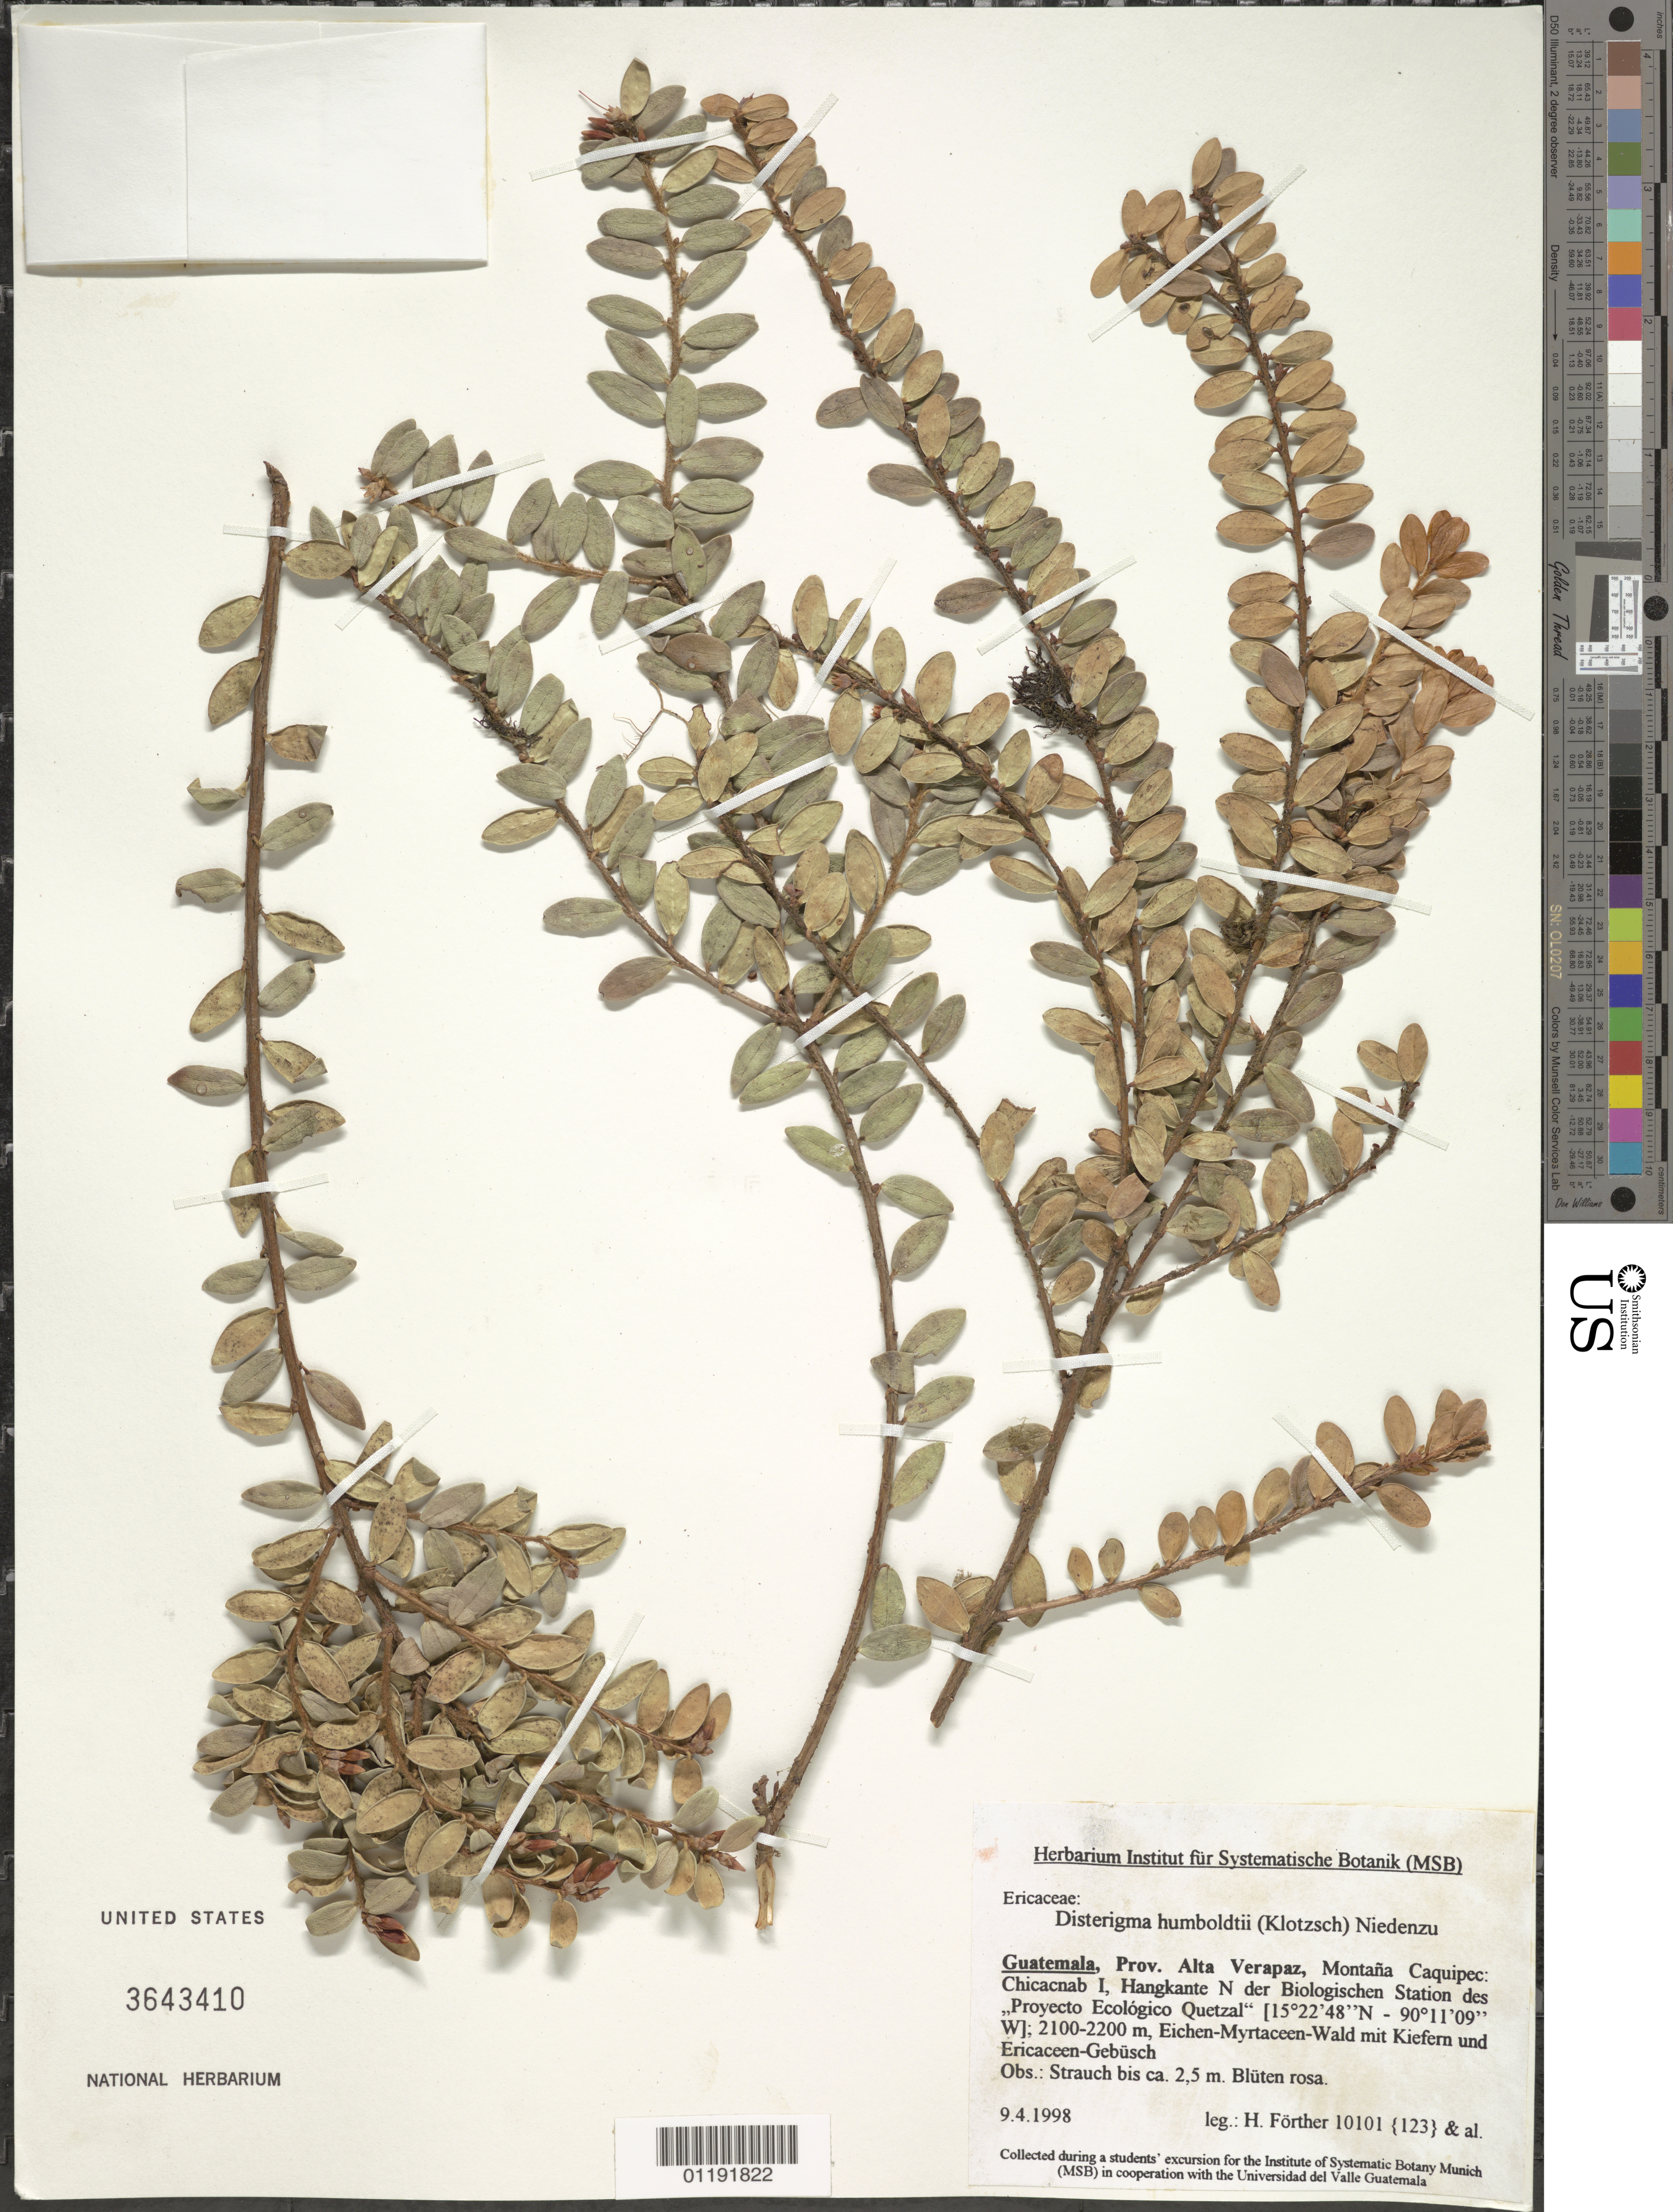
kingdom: Plantae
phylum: Tracheophyta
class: Magnoliopsida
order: Ericales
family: Ericaceae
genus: Disterigma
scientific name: Disterigma humboldtii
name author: (Klotzsch) Nied.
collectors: H. Fôrther et al.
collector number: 10101 {123}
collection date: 1998-04-09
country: Guatemala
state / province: Alta Verapaz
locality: Montana Caquipec, Chicacnab, N of Biological Station of the Quetzal Ecology Project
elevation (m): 2100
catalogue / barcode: US 3643410